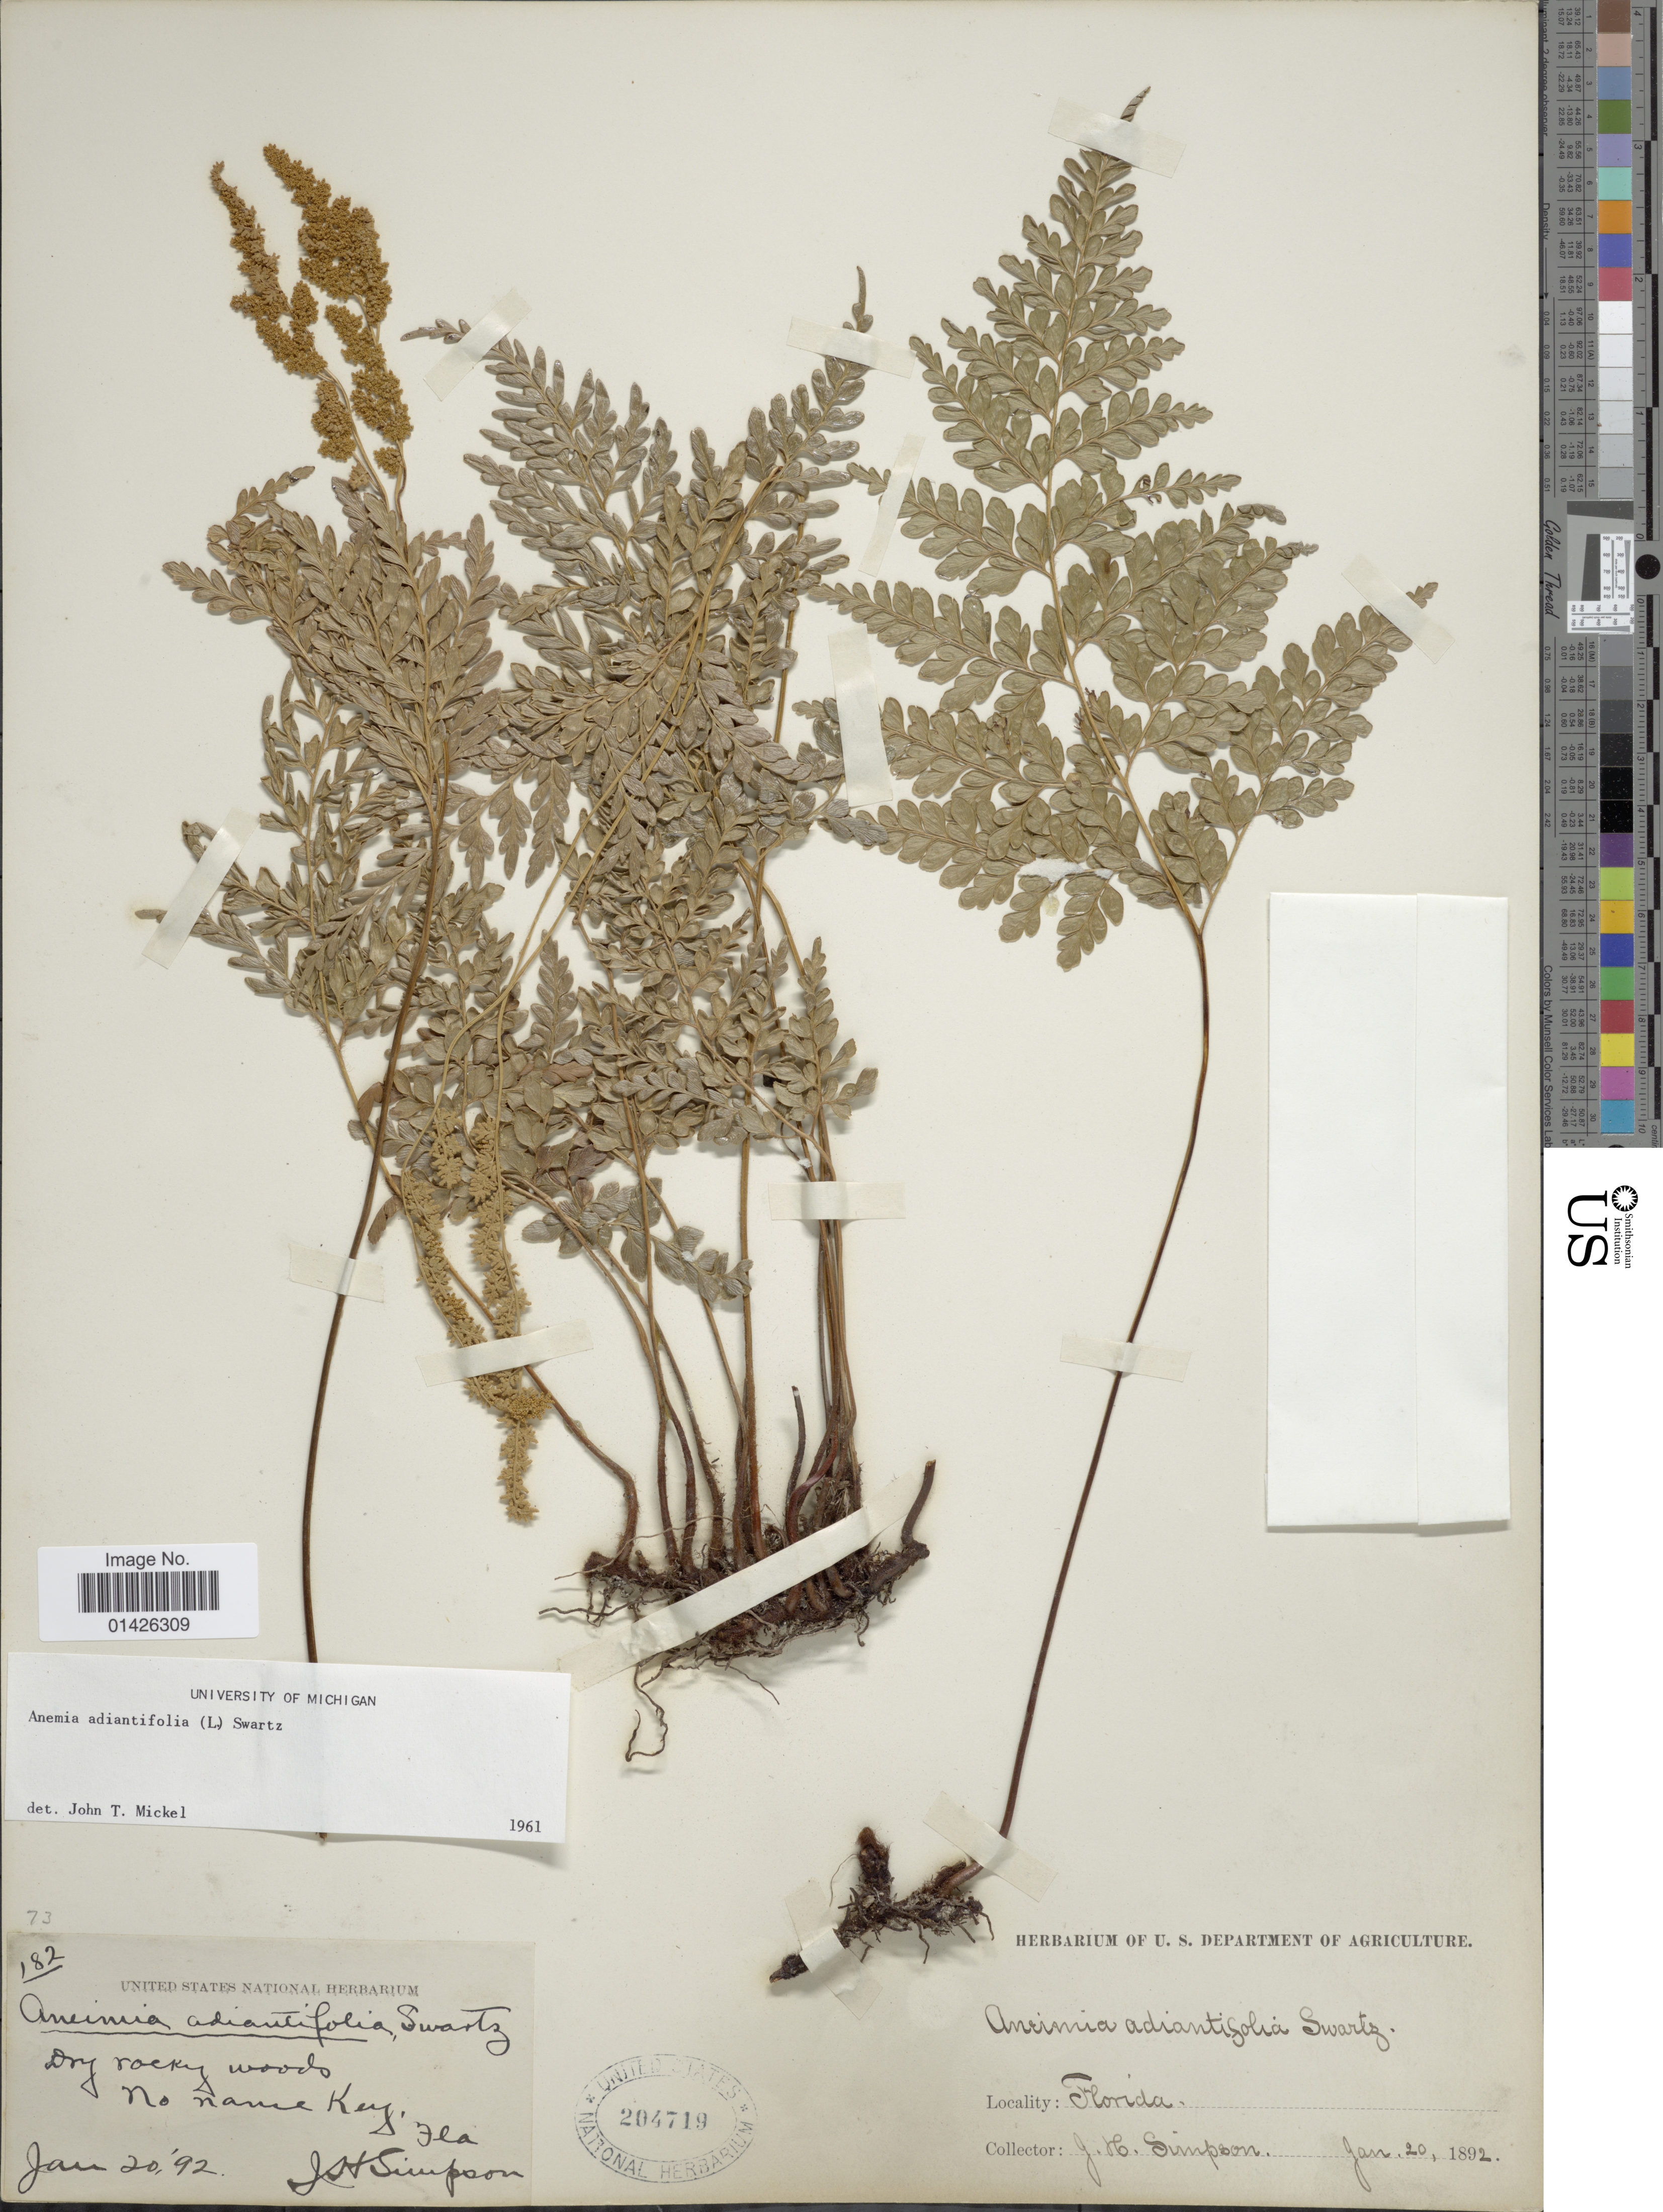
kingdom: Plantae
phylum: Tracheophyta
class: Polypodiopsida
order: Schizaeales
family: Anemiaceae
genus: Anemia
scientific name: Anemia adiantifolia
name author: (L.) Sw.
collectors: J. H. Simpson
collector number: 182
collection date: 1892-01-20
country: United States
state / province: Florida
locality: No name Key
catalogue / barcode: US 204719